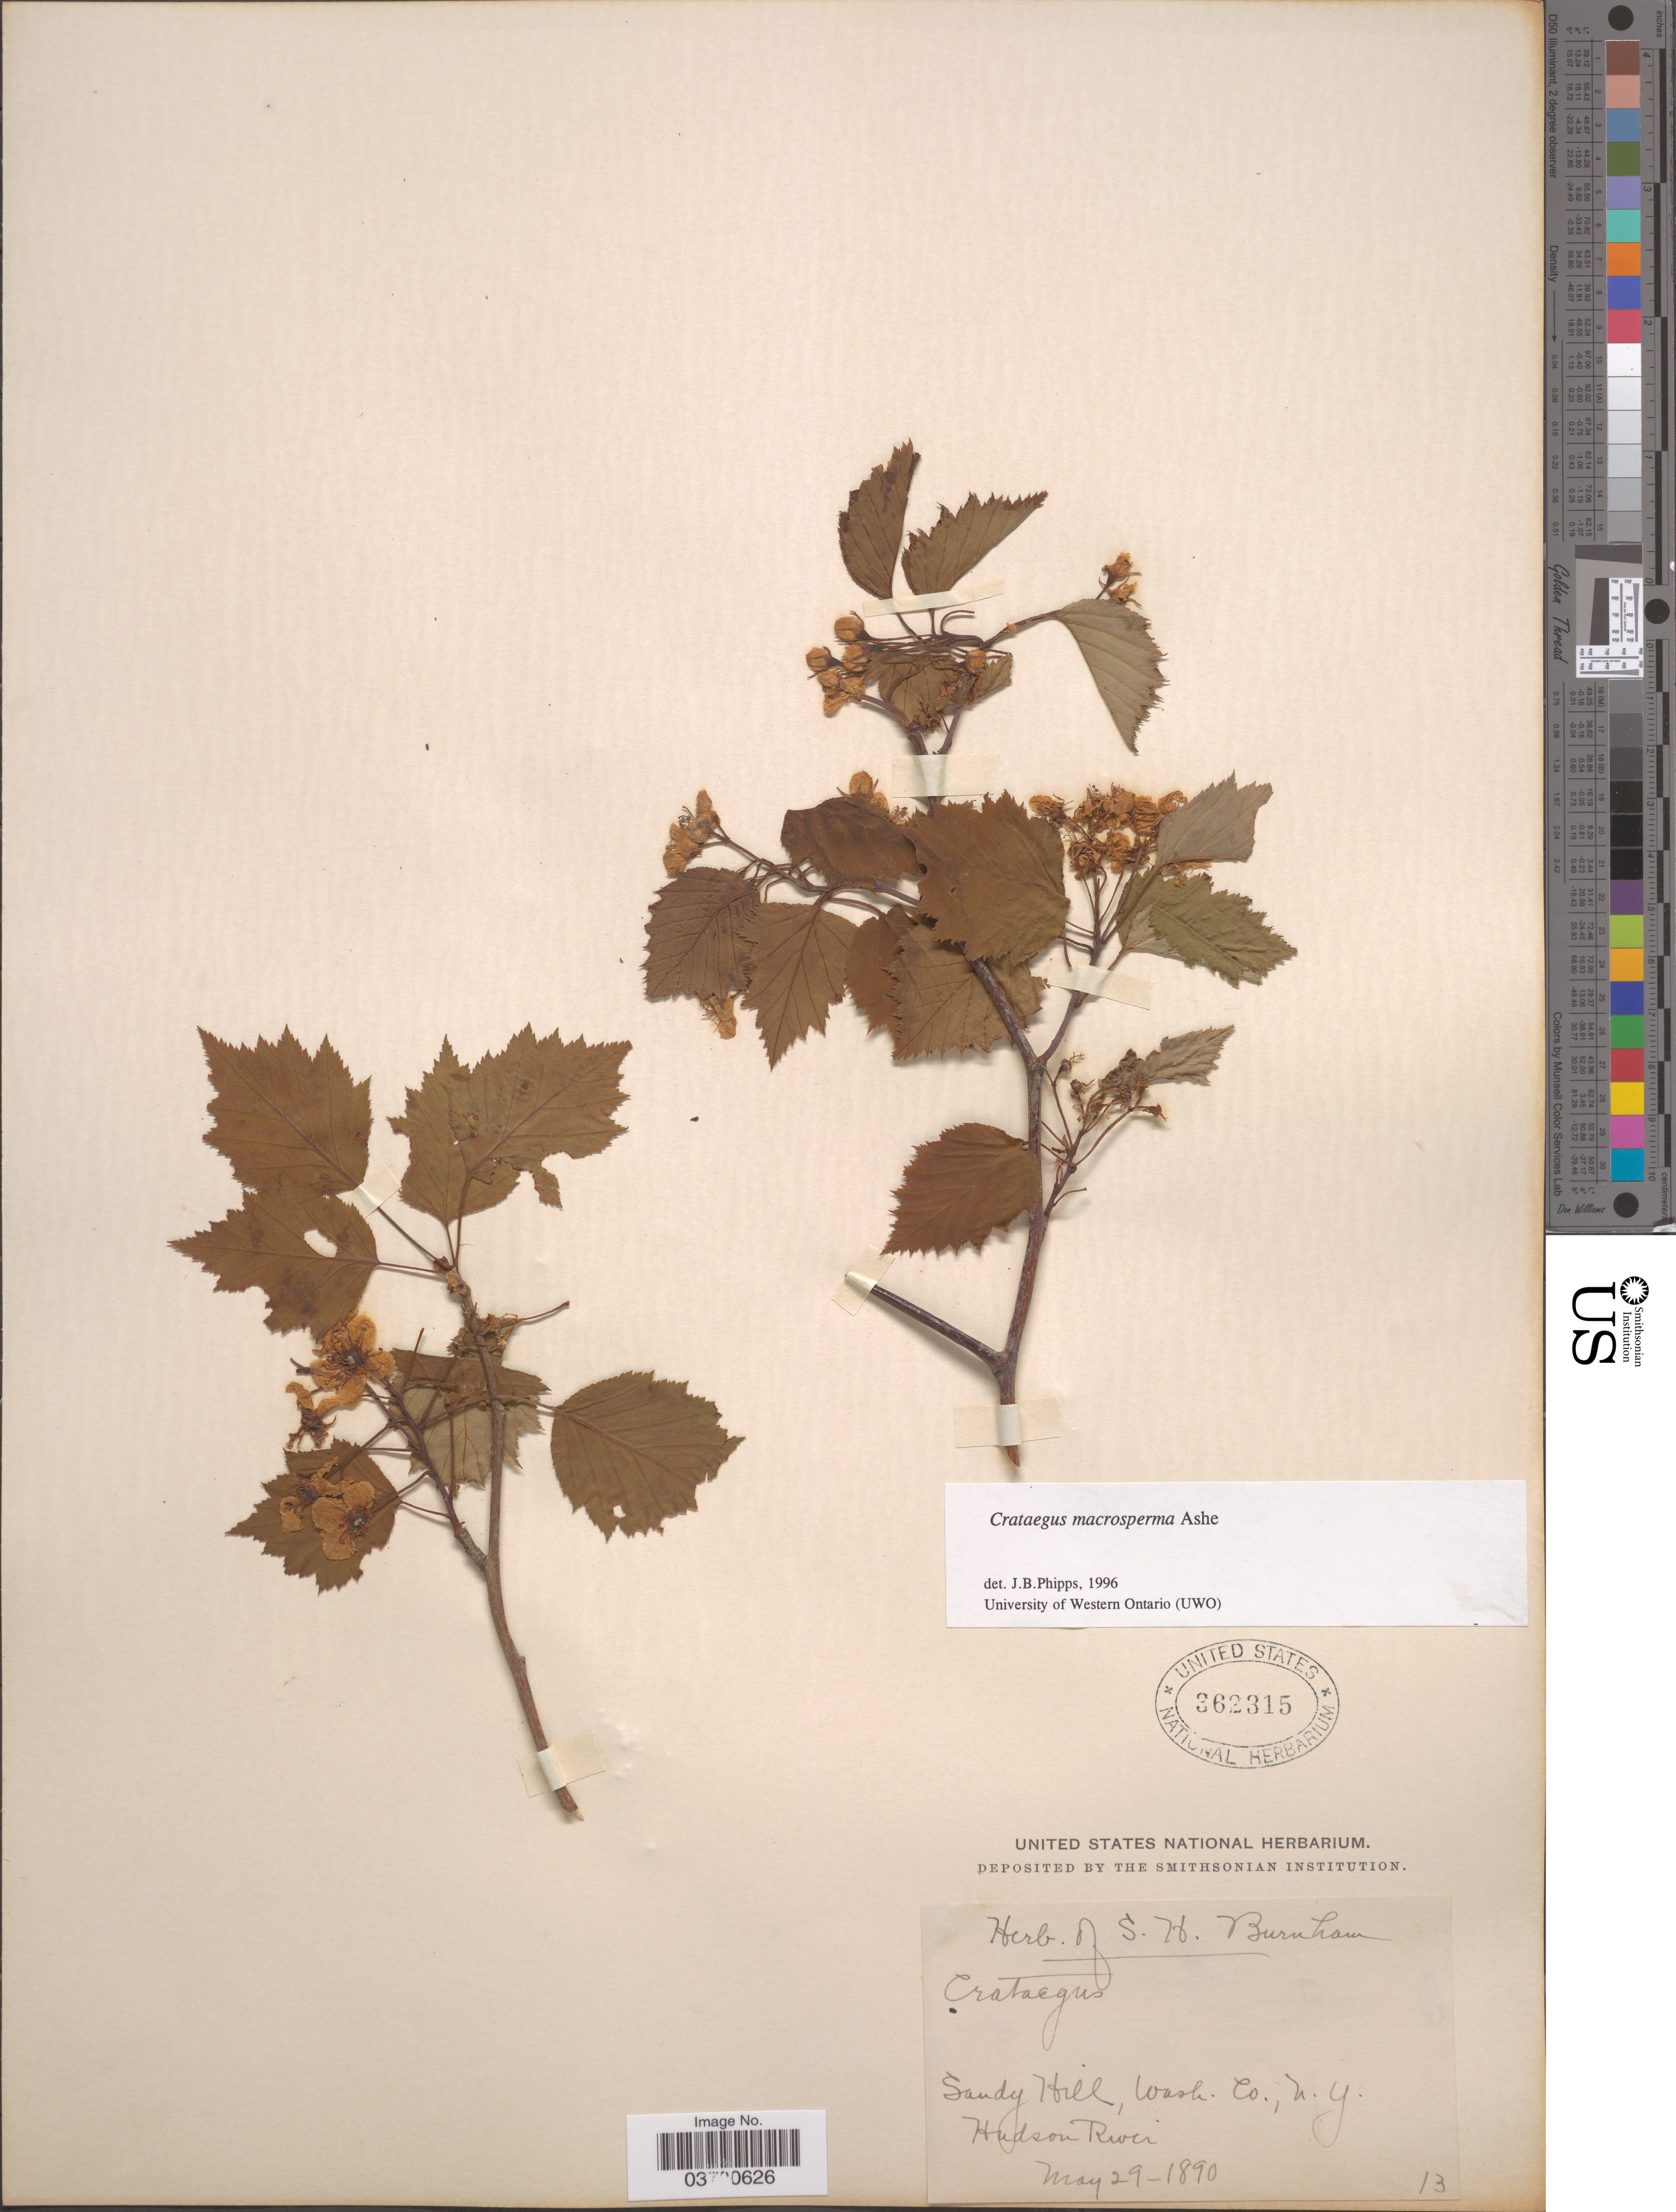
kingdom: Plantae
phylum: Tracheophyta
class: Magnoliopsida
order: Rosales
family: Rosaceae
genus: Crataegus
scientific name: Crataegus macrosperma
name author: Ashe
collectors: ex herb. S.H. Burnham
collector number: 13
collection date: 1890-05-29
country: United States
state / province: New York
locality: Sandy Hill, Wash. Co. Hudson River.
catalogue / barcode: US 362315